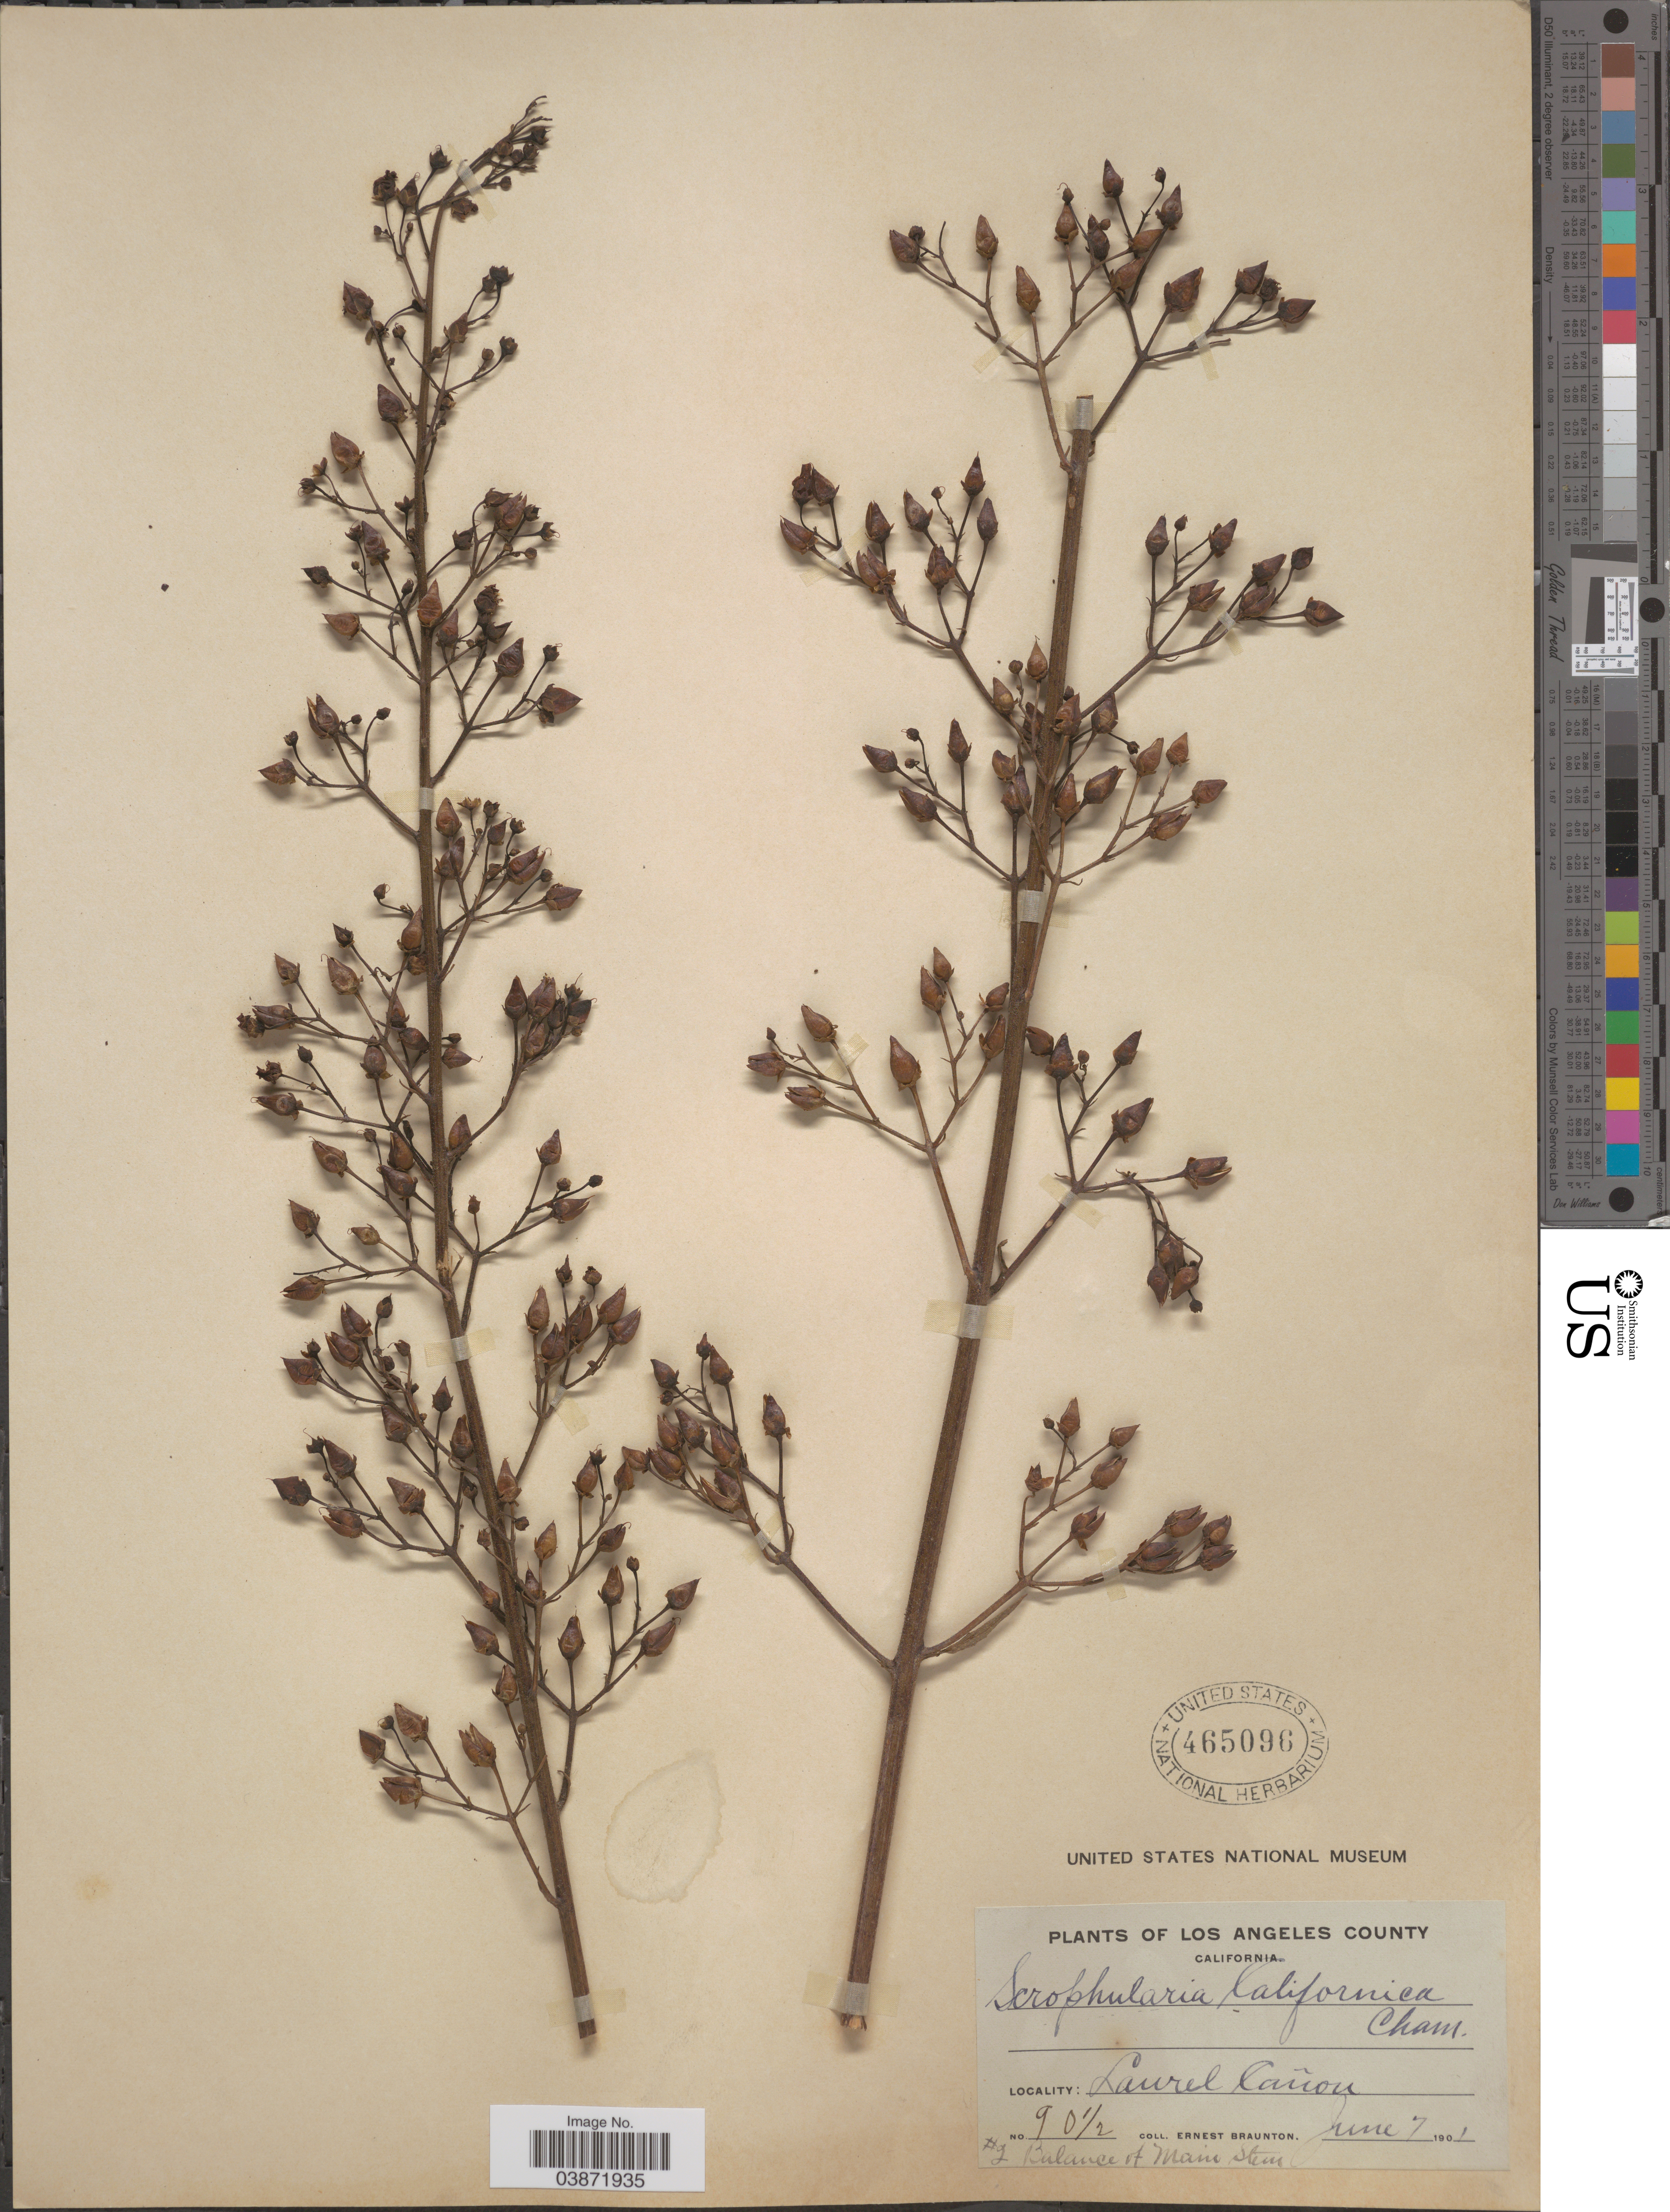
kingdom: Plantae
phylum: Tracheophyta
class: Magnoliopsida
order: Lamiales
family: Scrophulariaceae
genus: Scrophularia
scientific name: Scrophularia californica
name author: Cham. & Schltdl.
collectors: E. Braunton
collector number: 90½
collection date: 1901-06-07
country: United States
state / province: California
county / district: Los Angeles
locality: Los Angeles County. Laurel Cañon.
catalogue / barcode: US 465096